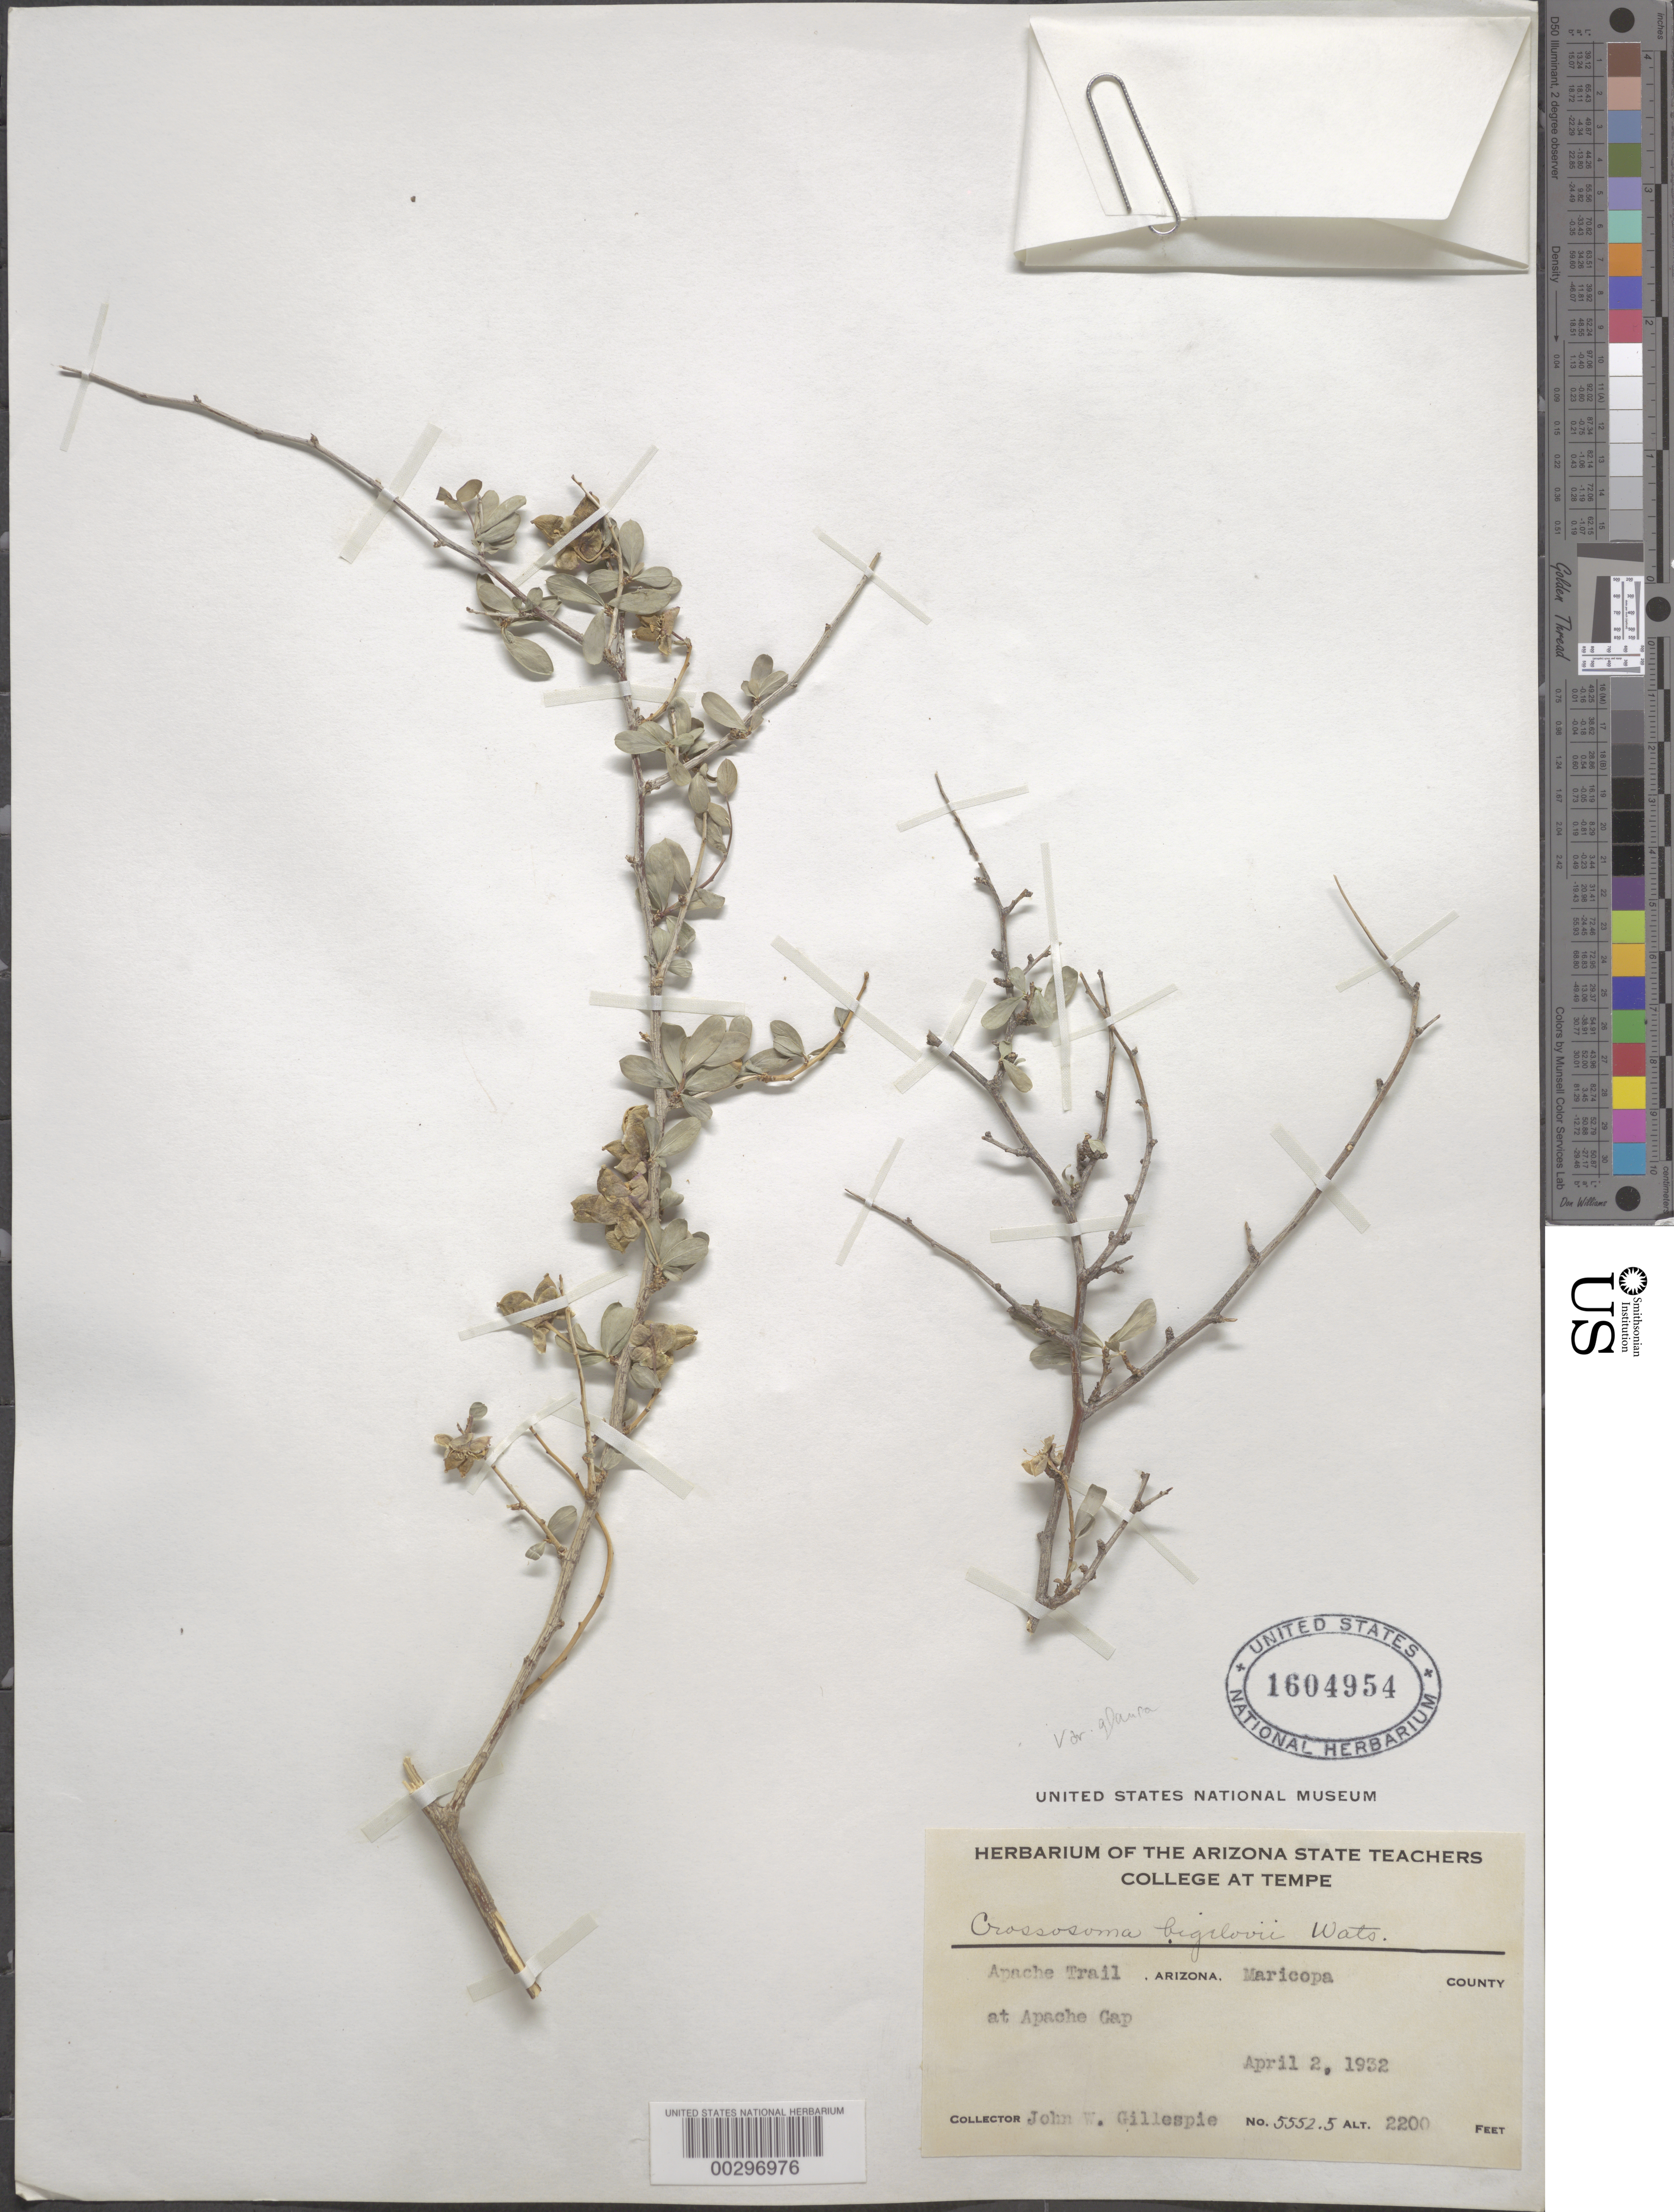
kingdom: Plantae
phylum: Tracheophyta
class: Magnoliopsida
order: Crossosomatales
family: Crossosomataceae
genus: Crossosoma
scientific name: Crossosoma bigelovii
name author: S. Watson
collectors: J. W. Gillespie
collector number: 5552.5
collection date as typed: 02 Apr 1932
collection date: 1932-04-02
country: United States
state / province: Arizona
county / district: Maricopa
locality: Apache trail at apache gap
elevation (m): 671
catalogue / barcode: US 1604954